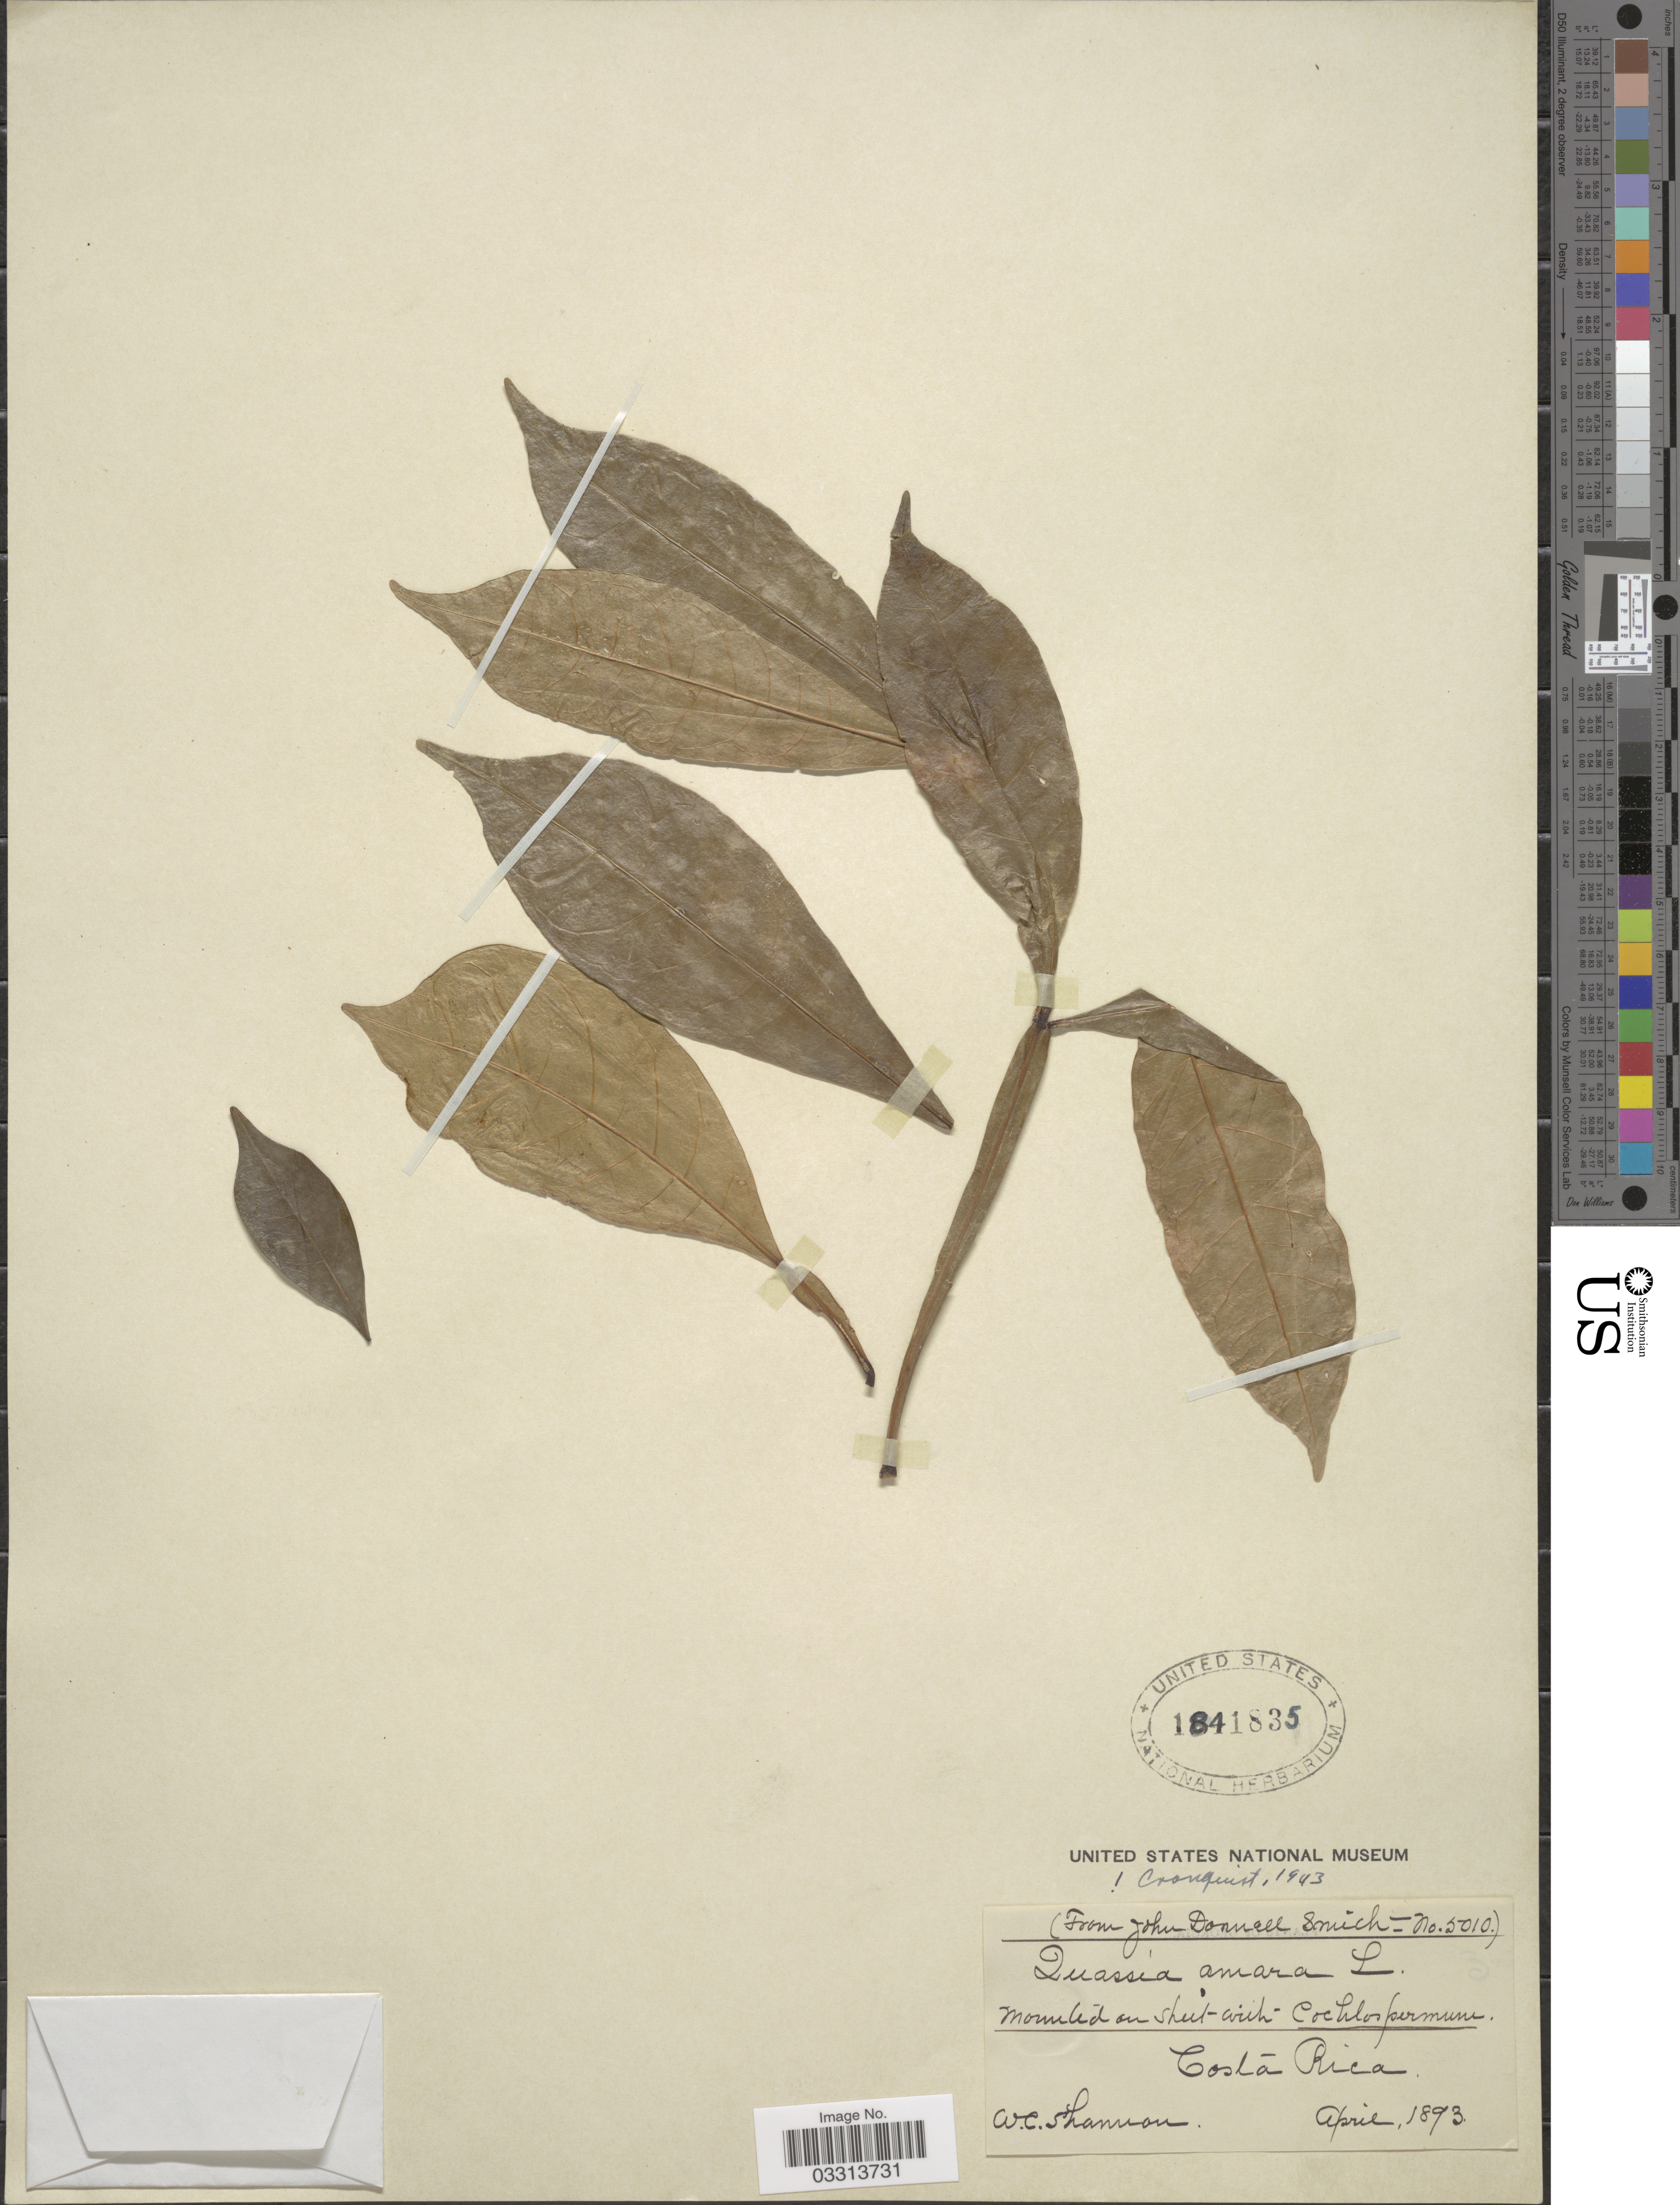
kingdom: Plantae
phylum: Tracheophyta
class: Magnoliopsida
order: Sapindales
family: Simaroubaceae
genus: Quassia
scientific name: Quassia amara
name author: L.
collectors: W. C. Shannon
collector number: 5010?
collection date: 1893-04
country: Costa Rica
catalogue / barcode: US 1841835